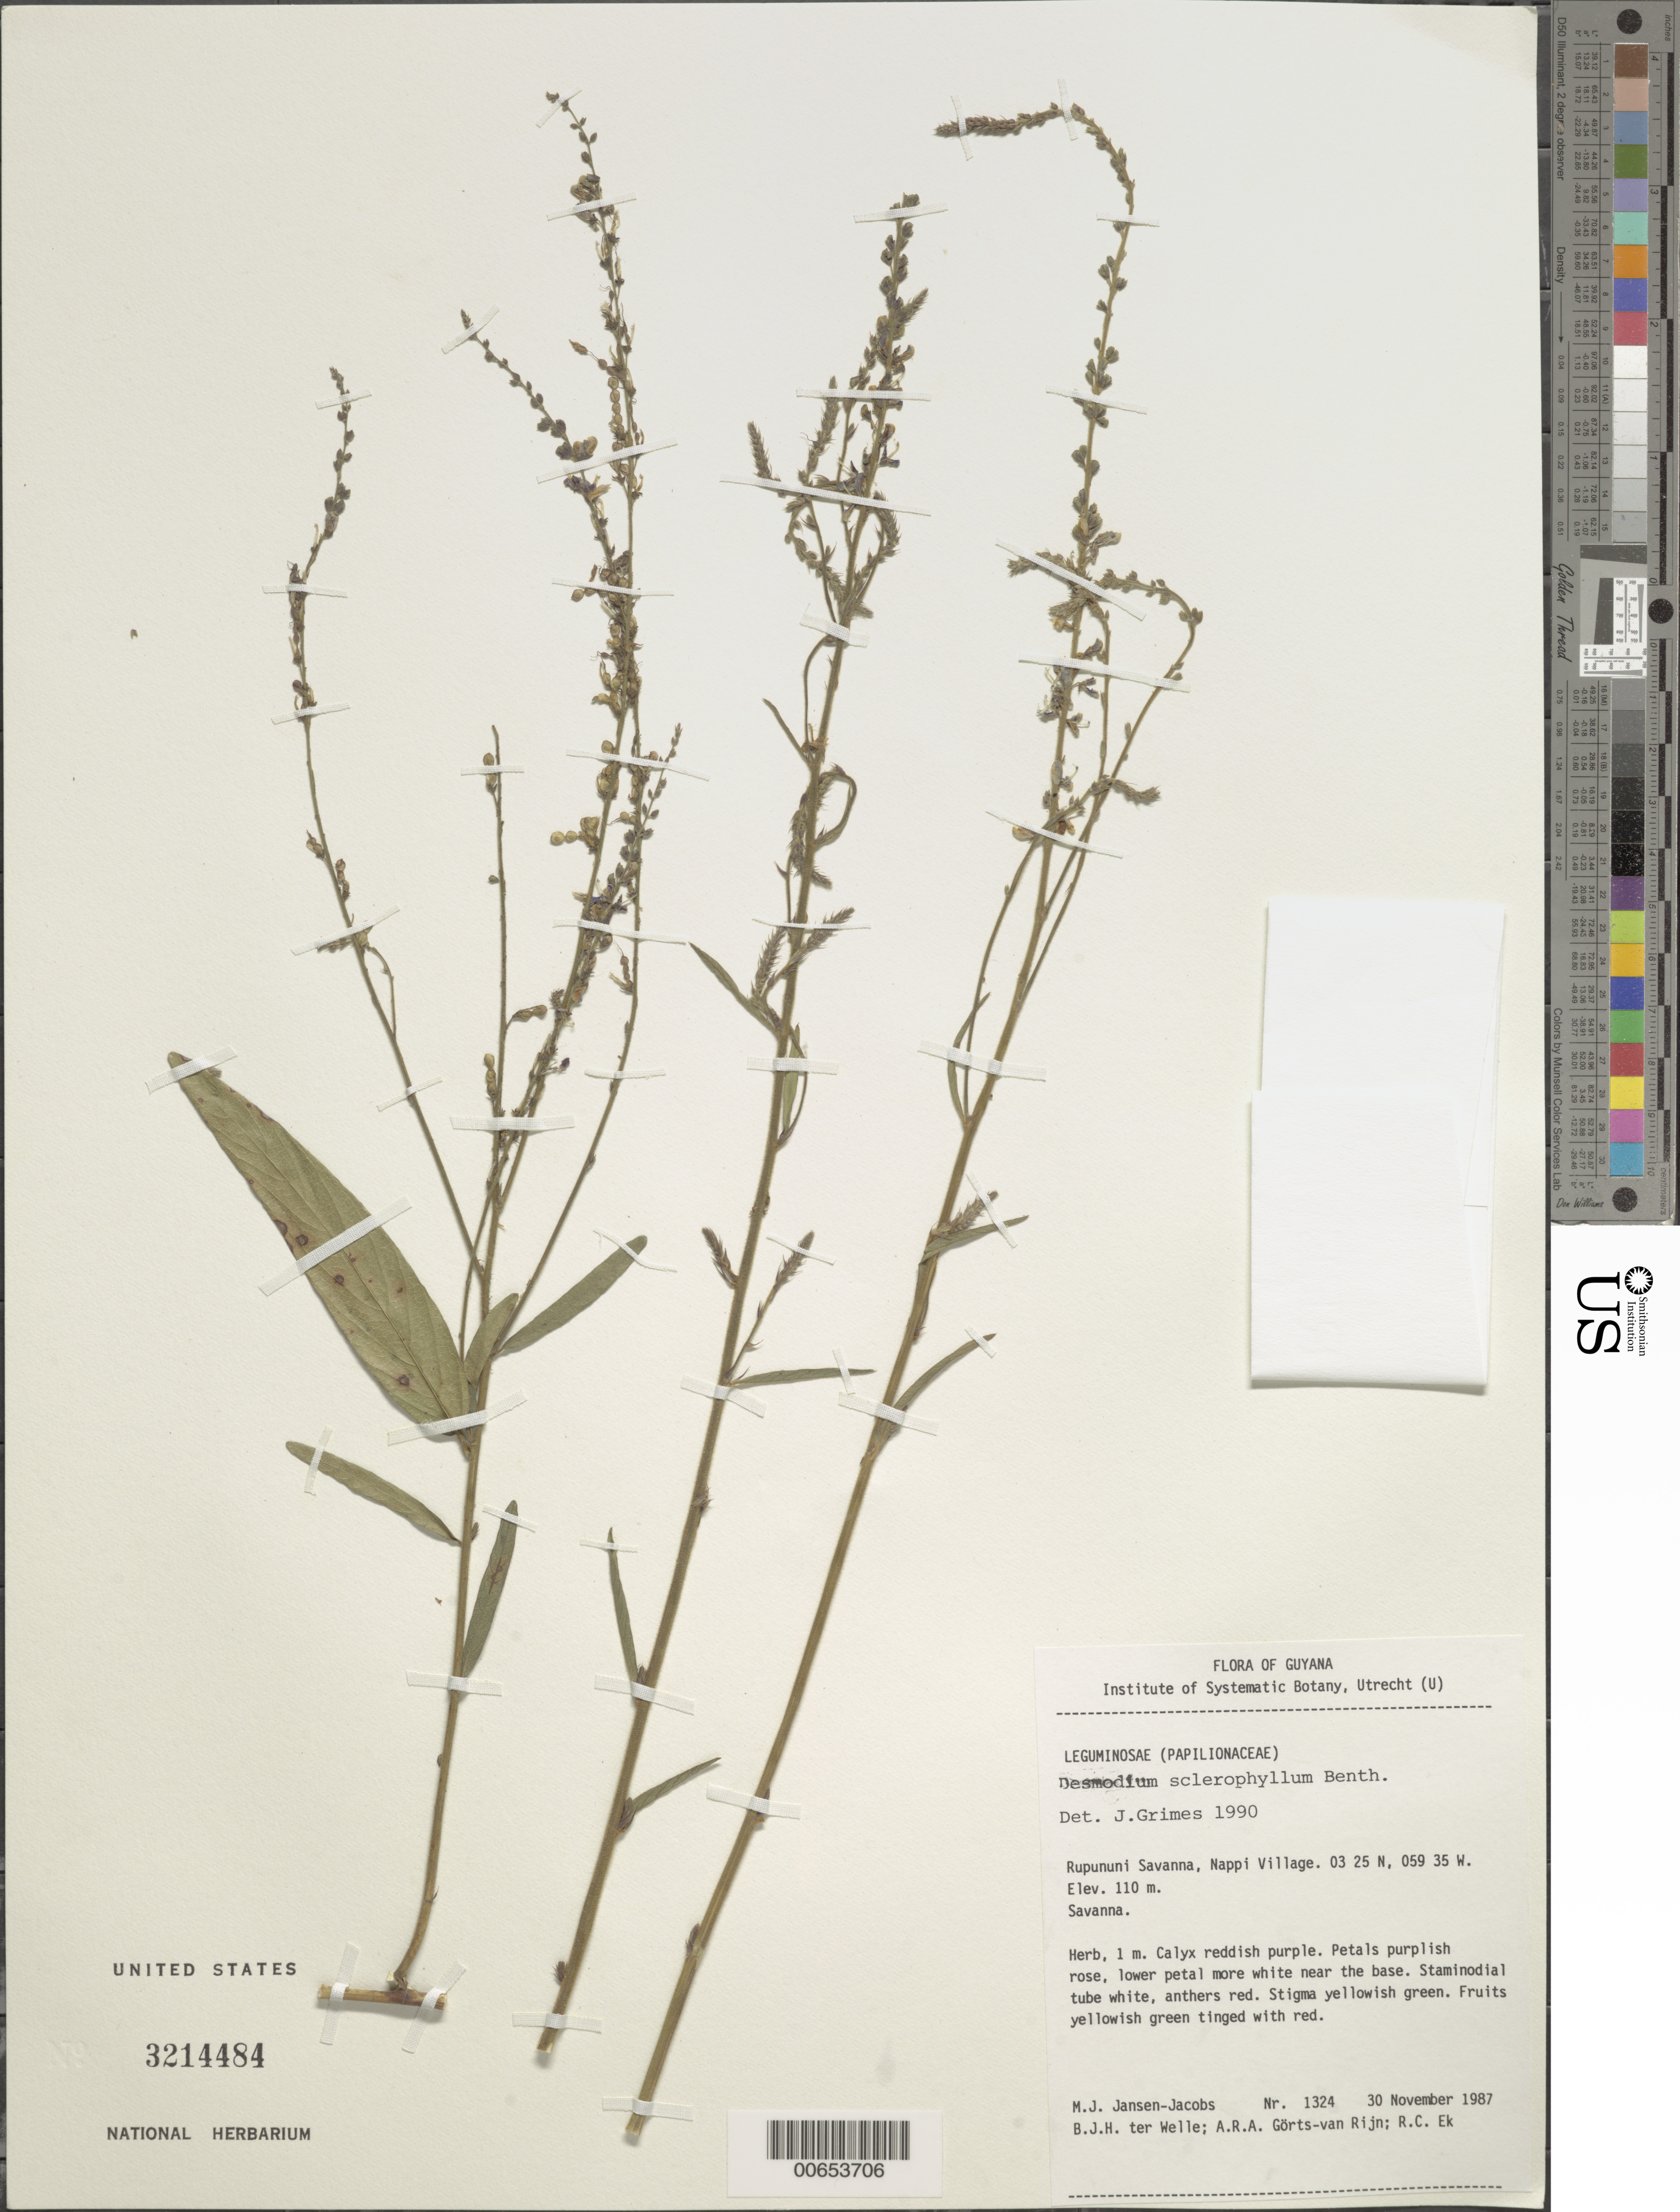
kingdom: Plantae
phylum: Tracheophyta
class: Magnoliopsida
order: Fabales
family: Fabaceae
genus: Desmodium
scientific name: Desmodium sclerophyllum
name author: Benth.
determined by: Grimes, J.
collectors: M. J. Jansen-Jacobs, B. Welle, A. .R. A. Görts-van Rijn & R. C. Ek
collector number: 1324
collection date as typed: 30-Nov-87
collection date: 1987-11-30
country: Guyana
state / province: U. Takutu-U. Essequibo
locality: Nappi Village, Rupununi Savanna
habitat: Savanna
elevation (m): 110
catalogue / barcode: US 3214484